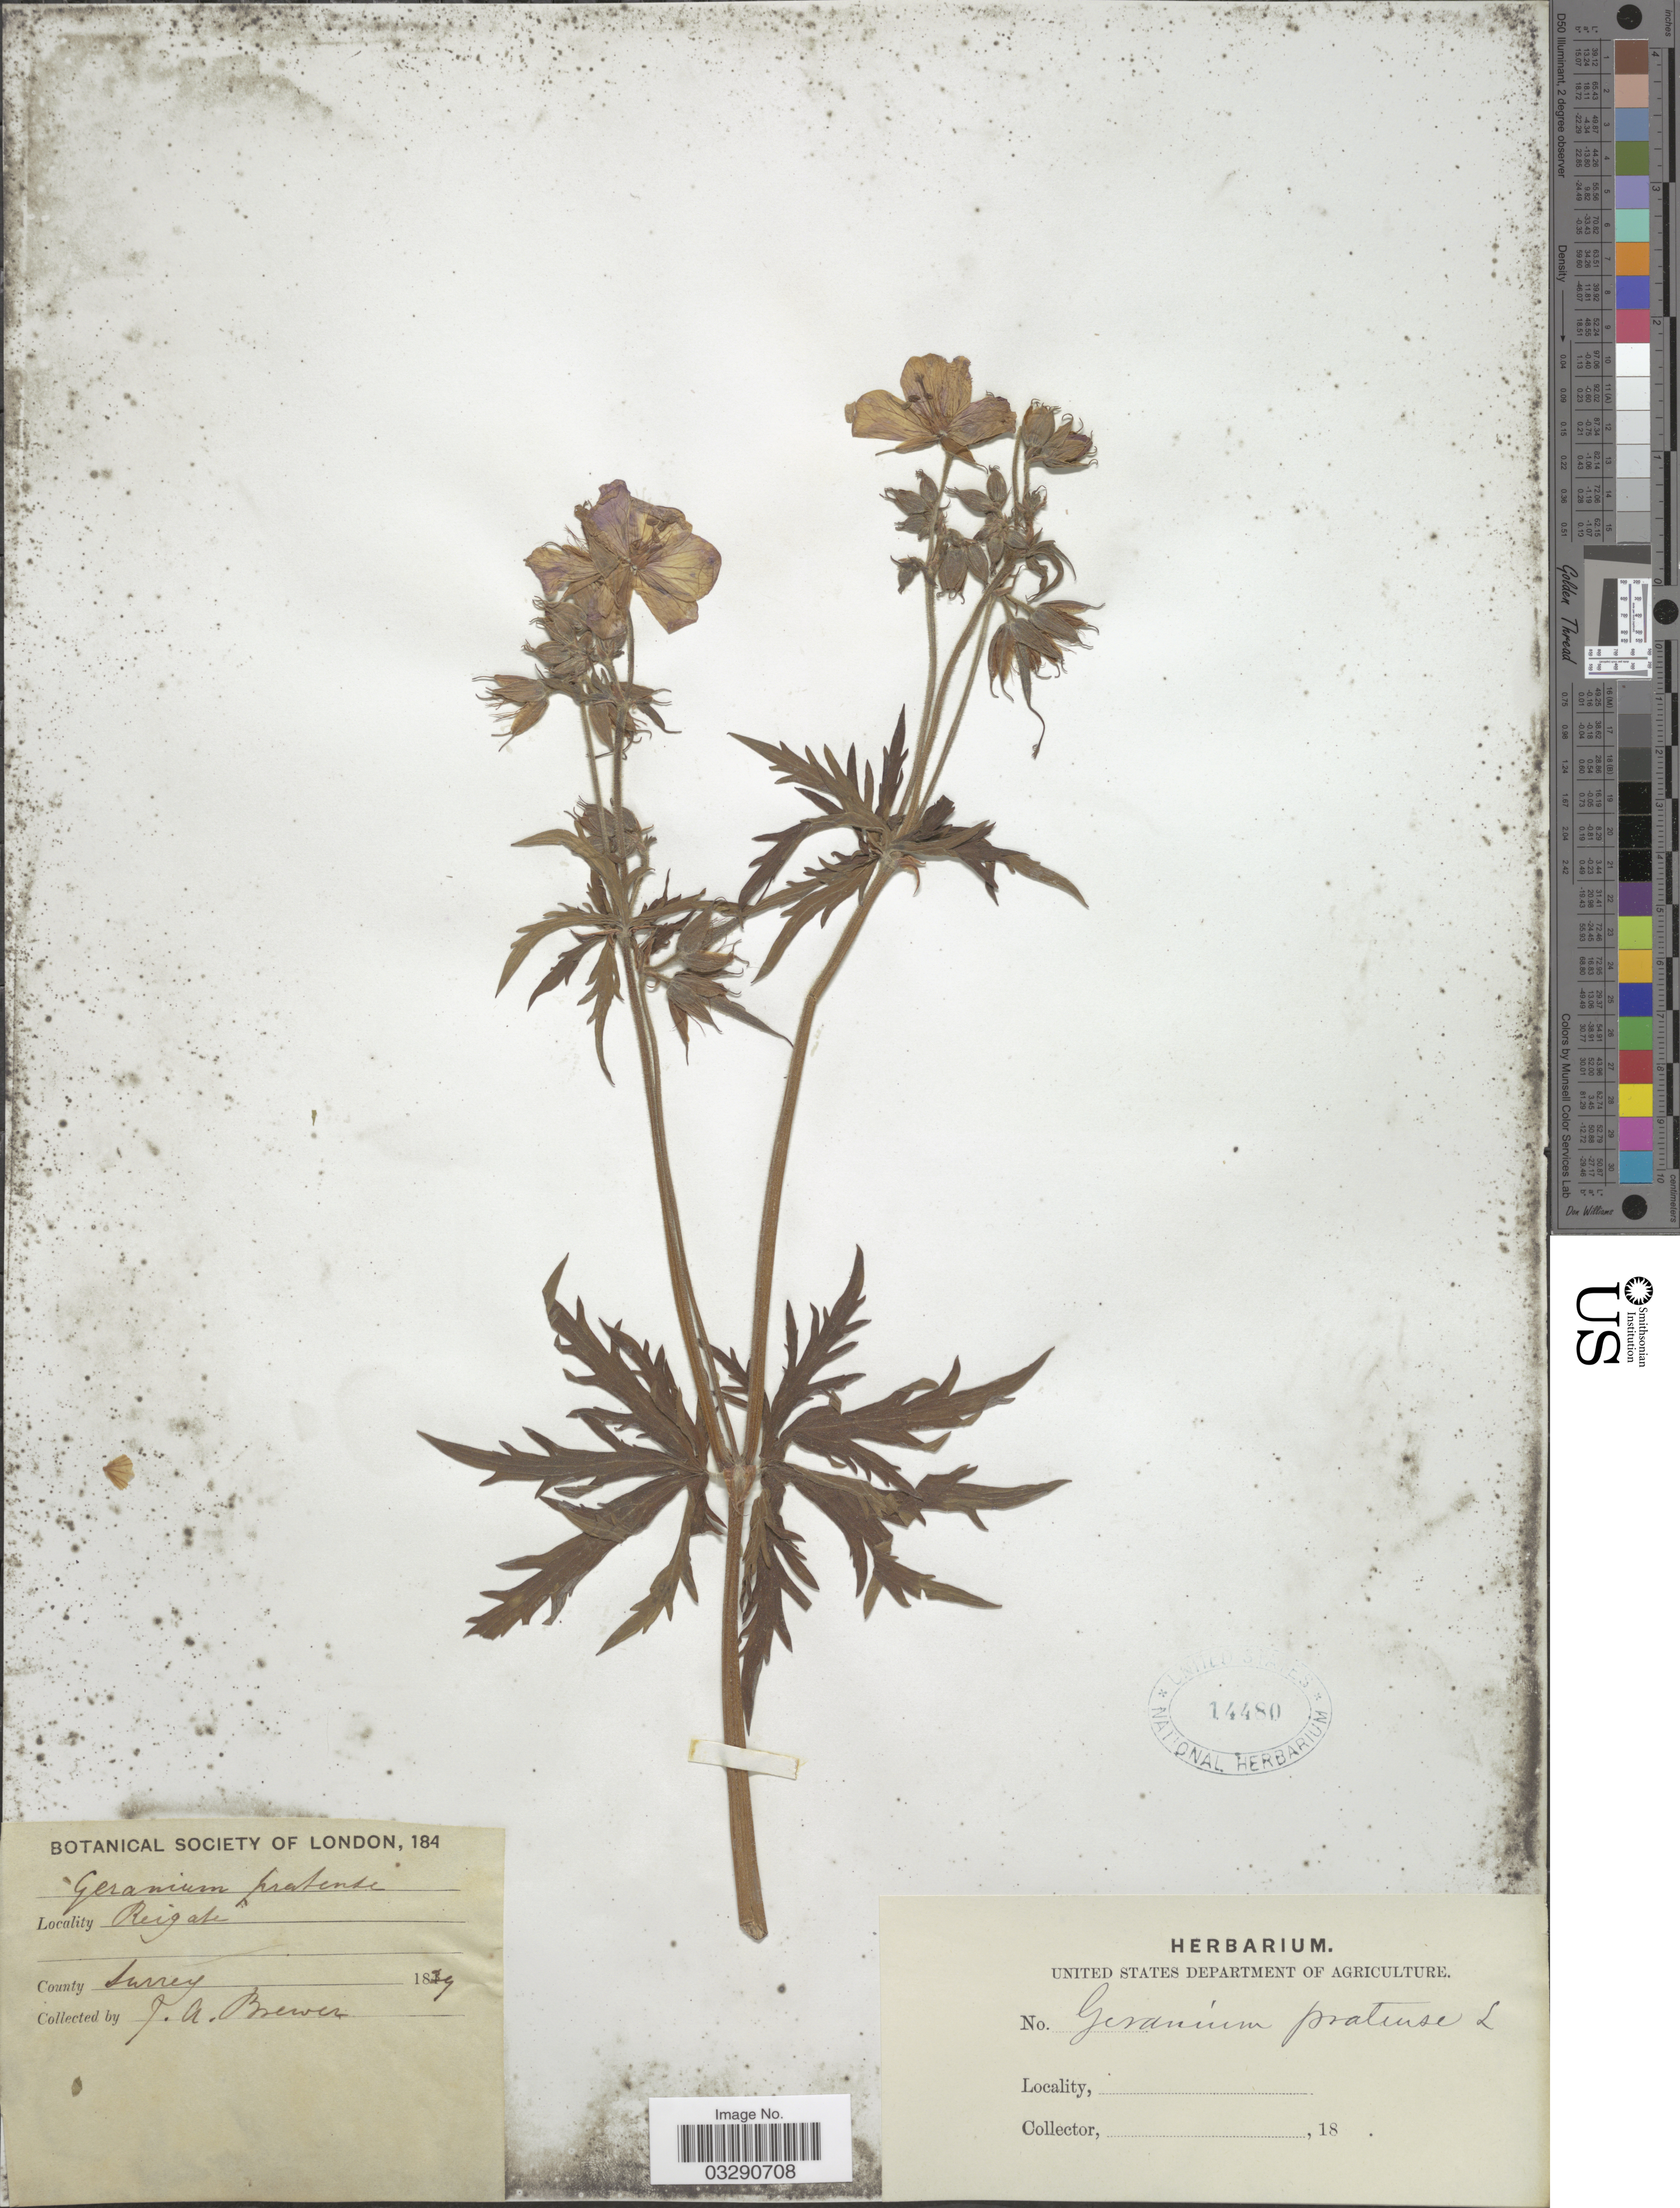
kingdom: Plantae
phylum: Tracheophyta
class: Magnoliopsida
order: Geraniales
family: Geraniaceae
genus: Geranium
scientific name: Geranium pratense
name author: L.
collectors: J. Brewer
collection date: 1839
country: United Kingdom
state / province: England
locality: County Surrey. Reigate.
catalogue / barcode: US 14480